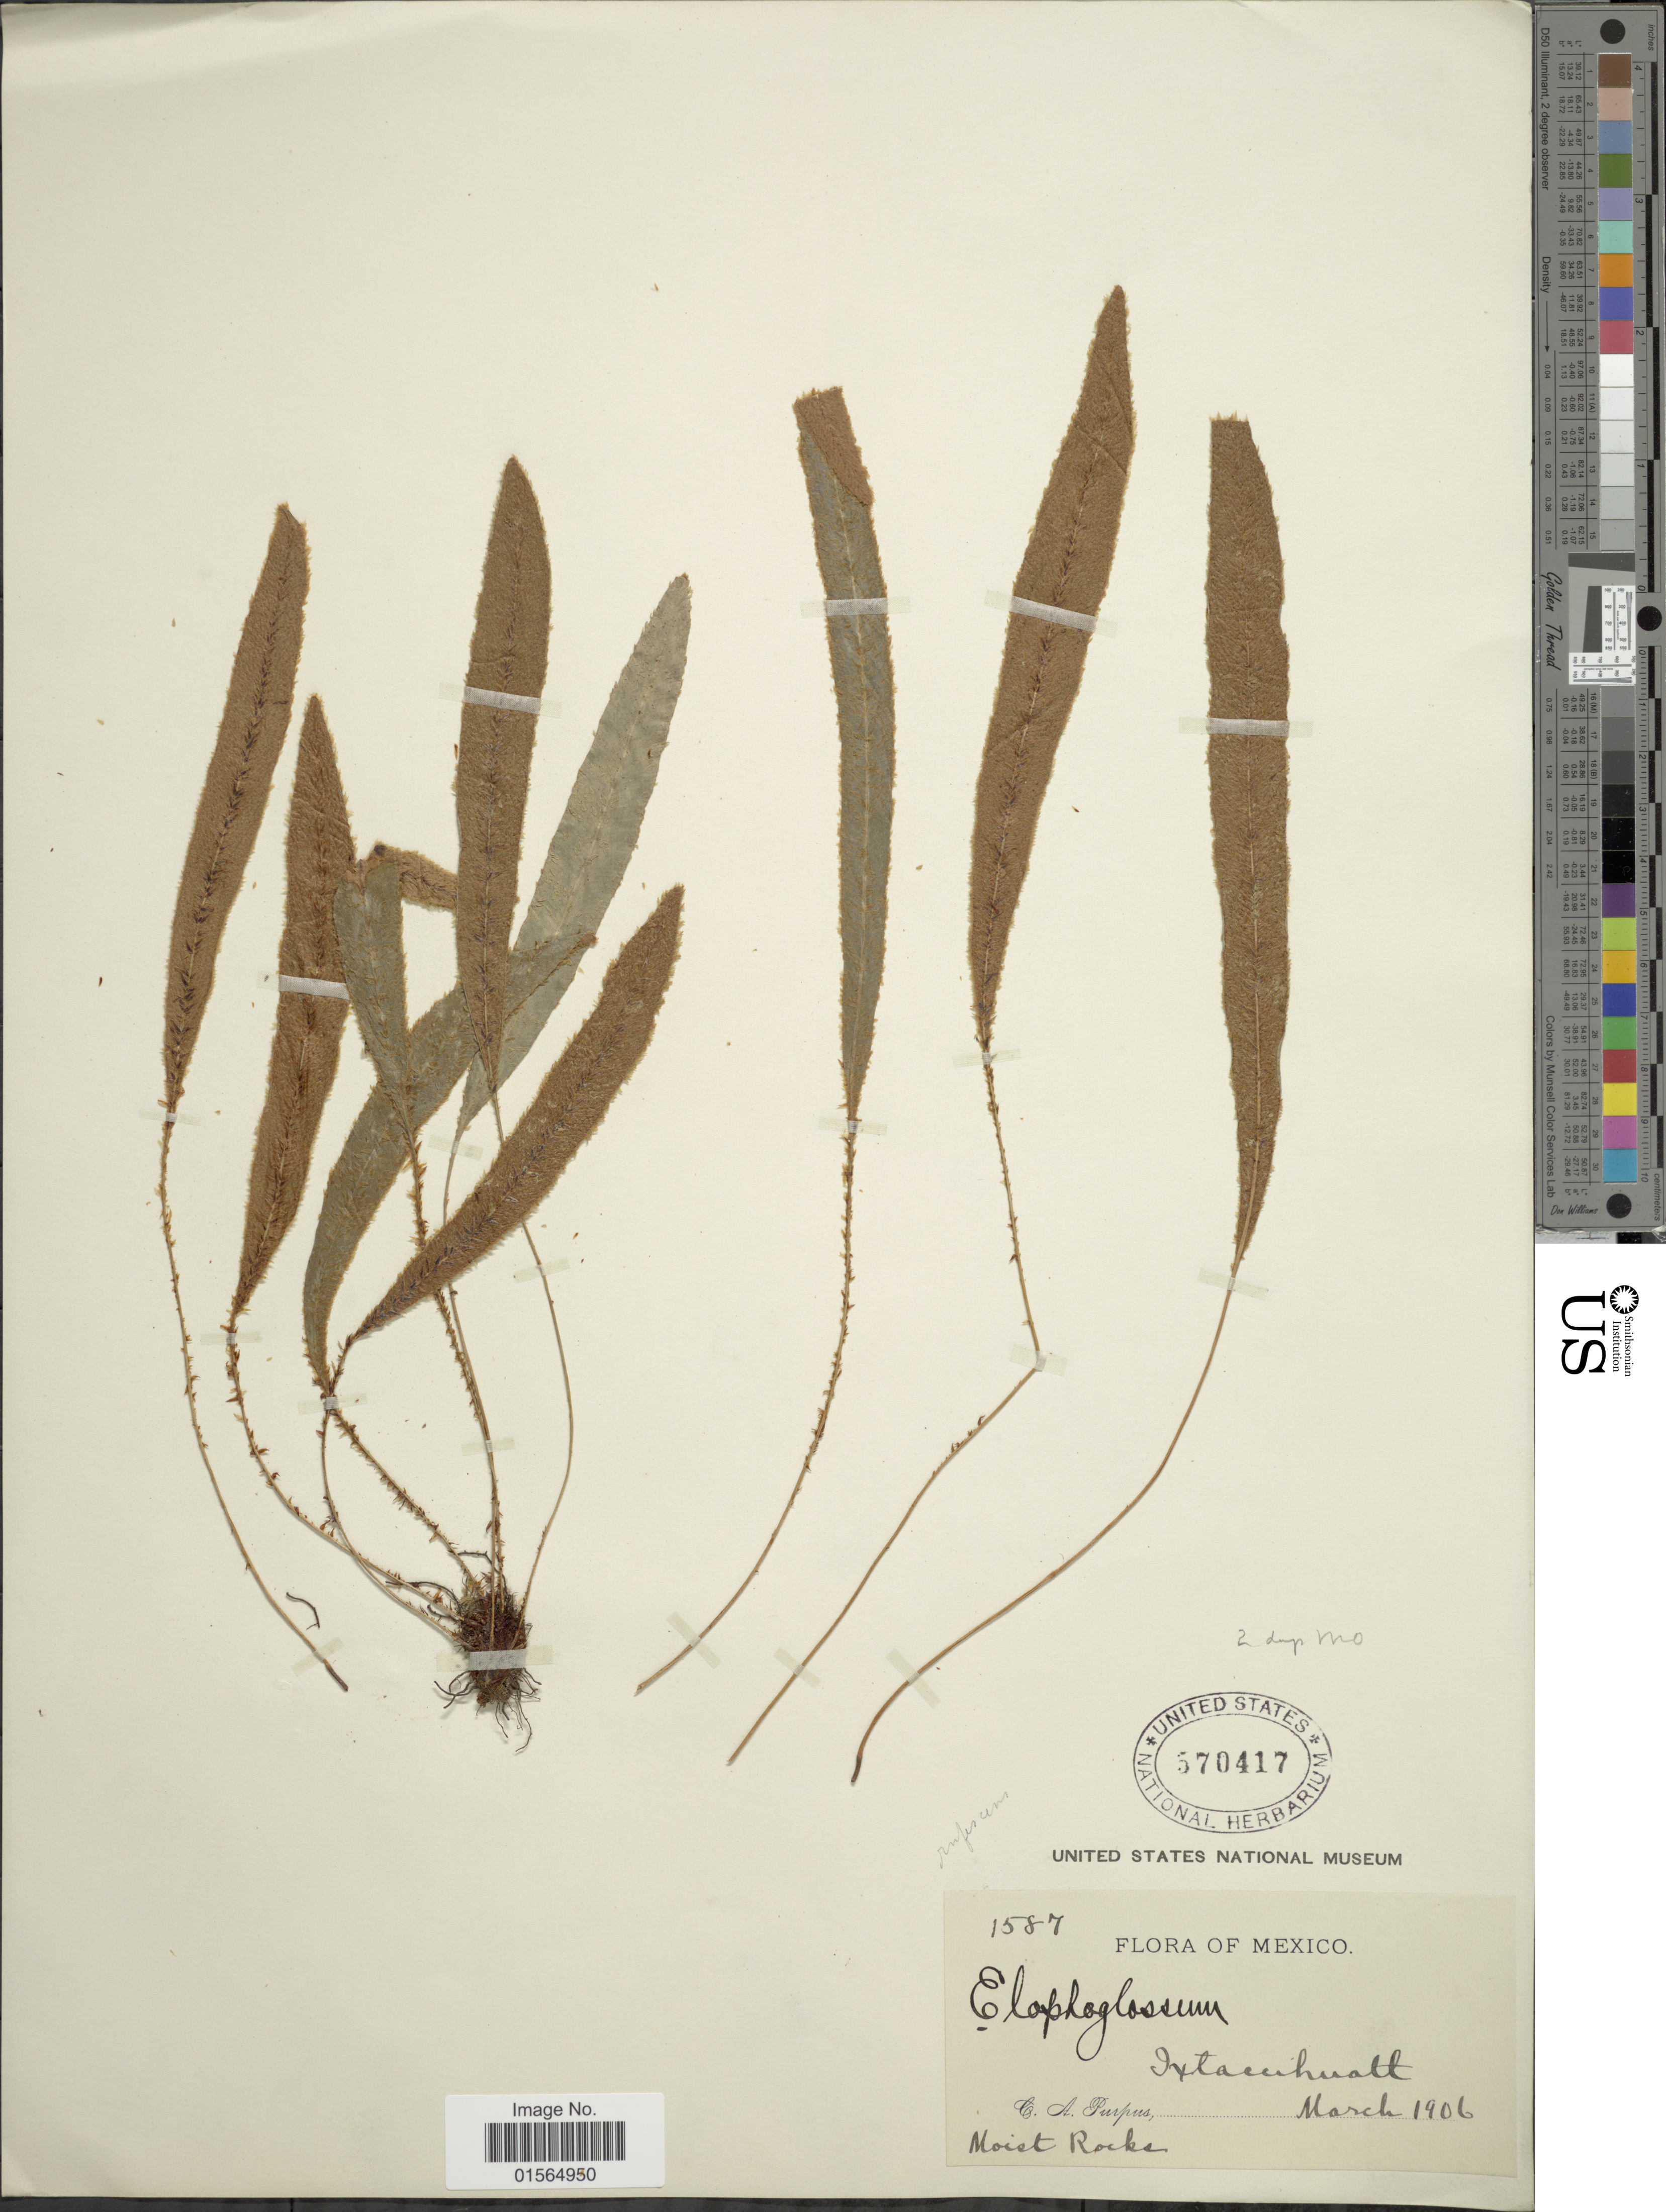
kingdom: Plantae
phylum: Tracheophyta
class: Polypodiopsida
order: Polypodiales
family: Dryopteridaceae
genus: Elaphoglossum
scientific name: Elaphoglossum rufescens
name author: (Liebm.) T. Moore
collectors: C. A. Purpus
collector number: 1587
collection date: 1906-03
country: Mexico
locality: Iztaccihuatl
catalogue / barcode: US 570417